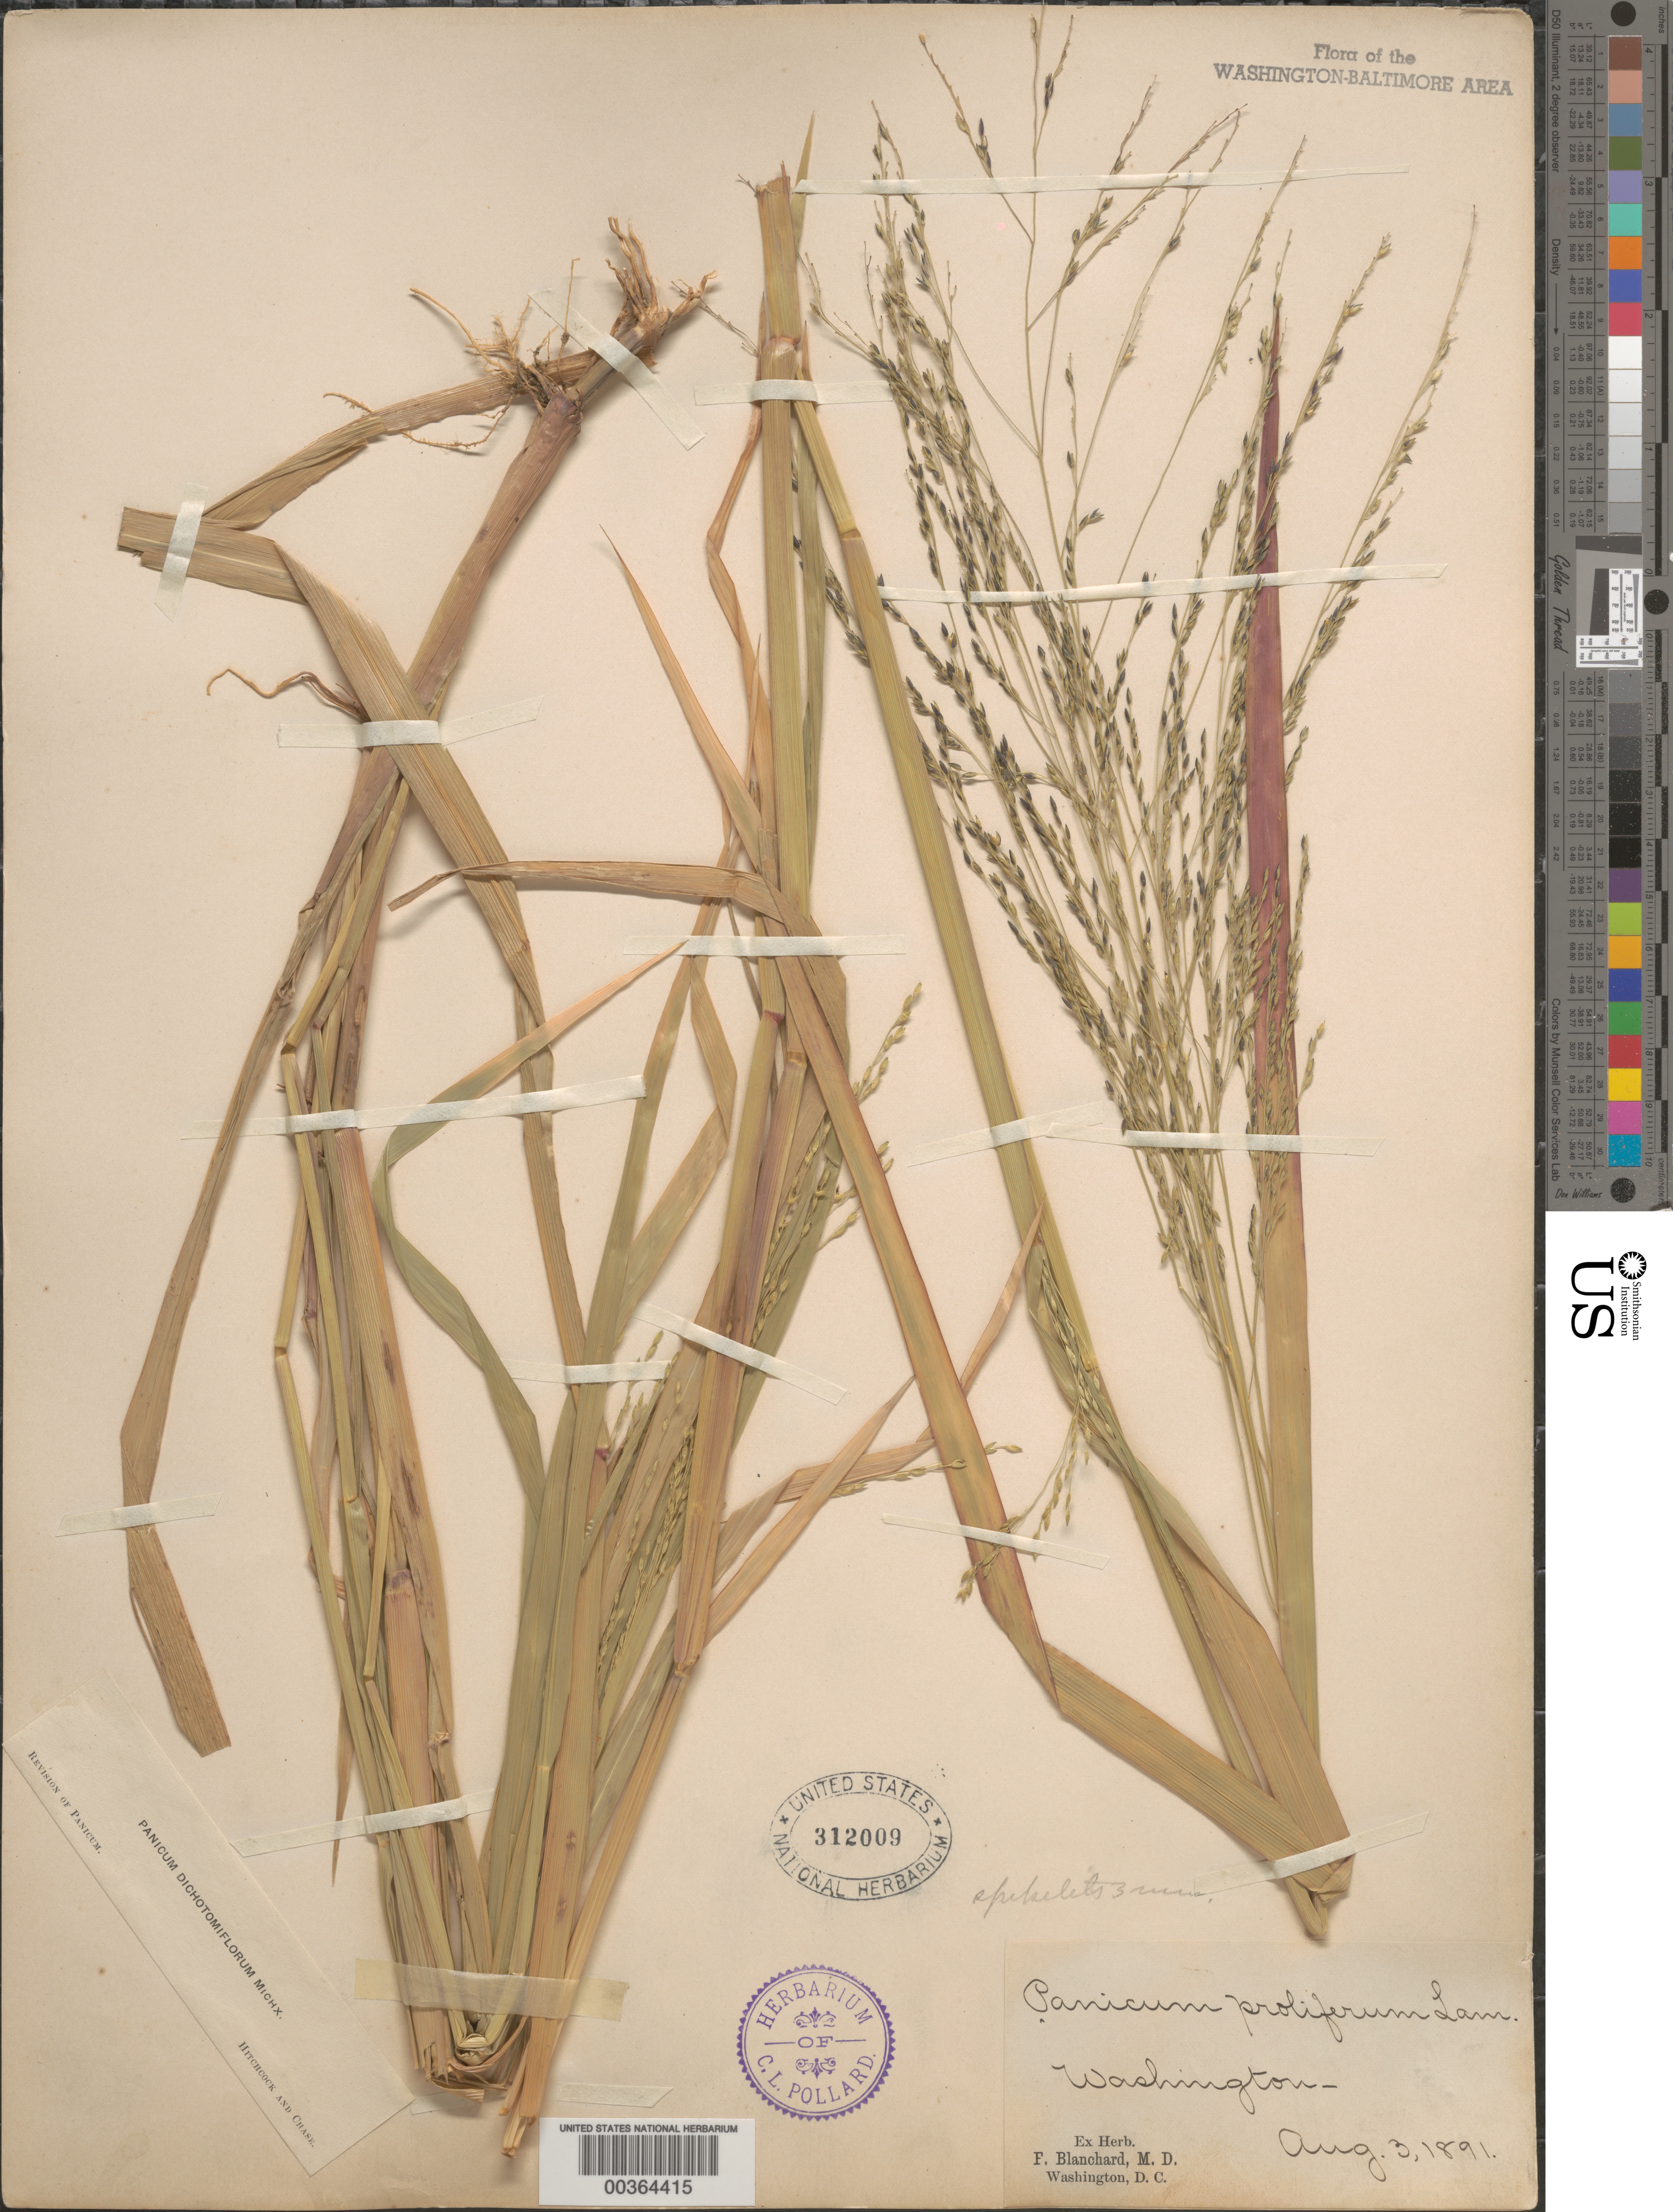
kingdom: Plantae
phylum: Tracheophyta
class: Liliopsida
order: Poales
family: Poaceae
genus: Panicum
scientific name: Panicum dichotomiflorum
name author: Michx.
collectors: F. Blanchard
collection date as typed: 03 Aug 1891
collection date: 1891-08-03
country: United States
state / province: District of Columbia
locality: Washington DC area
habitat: Border of shallow pond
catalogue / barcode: US 312009